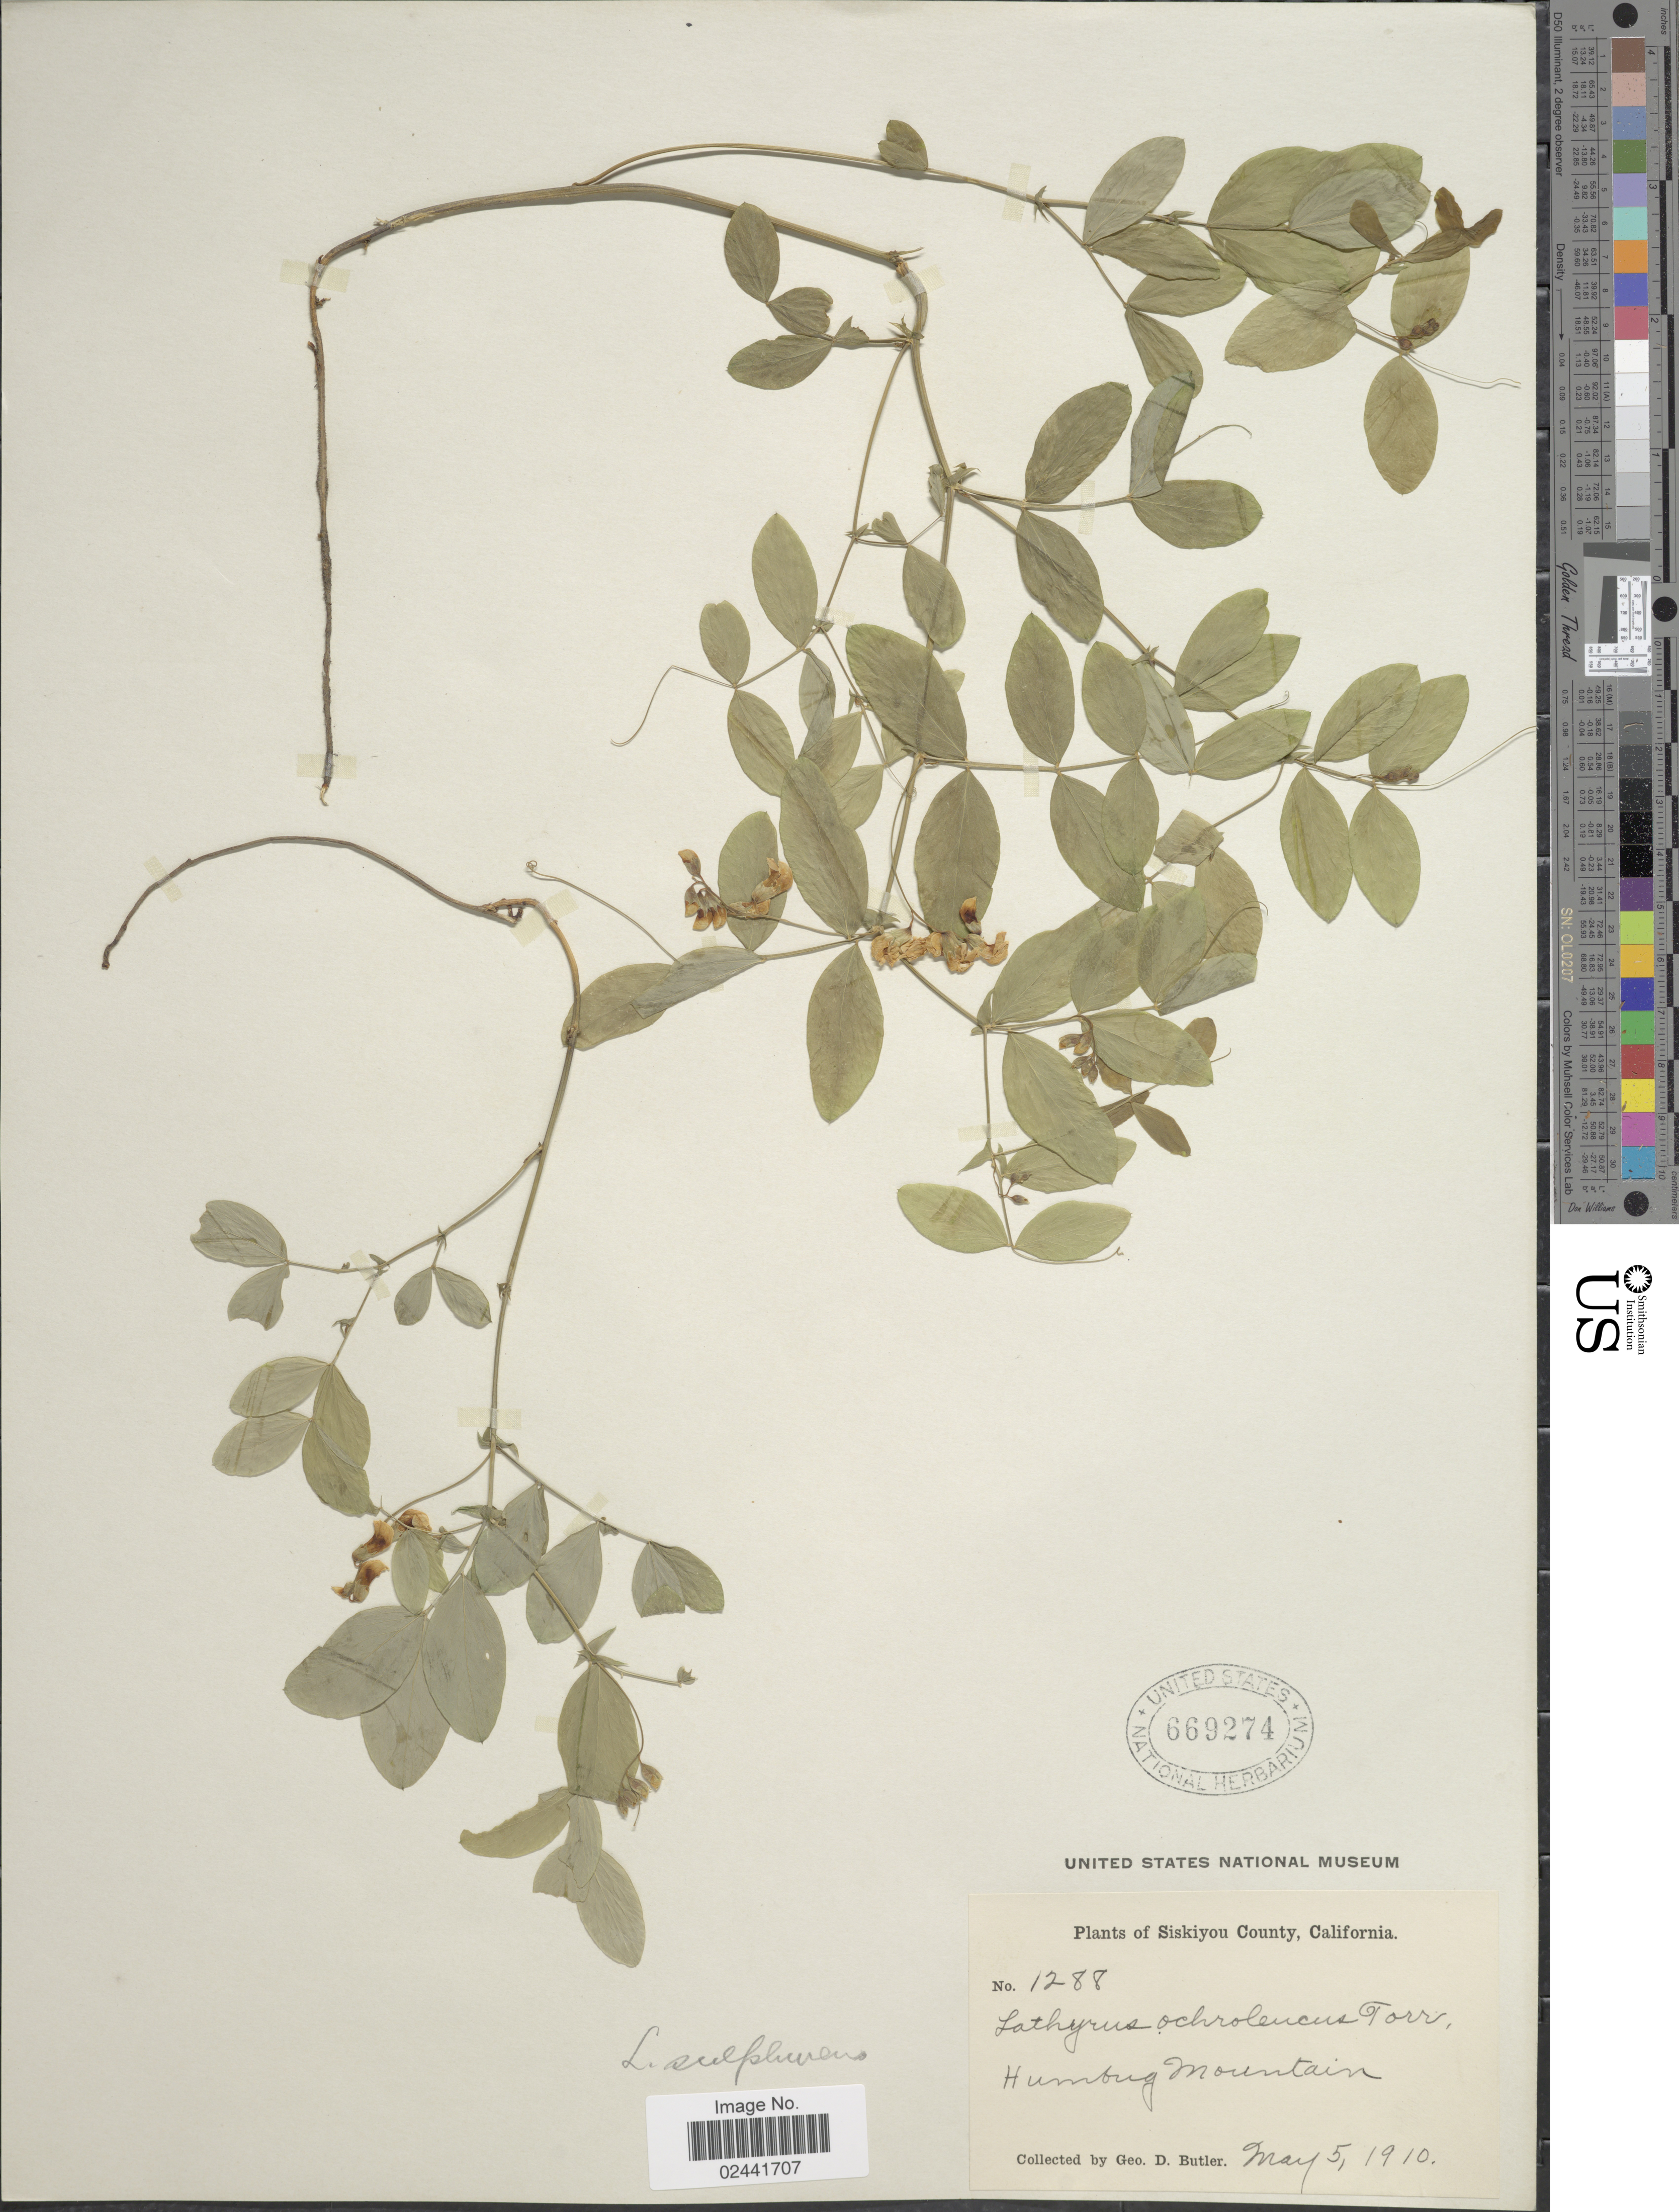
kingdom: Plantae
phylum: Tracheophyta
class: Magnoliopsida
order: Fabales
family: Fabaceae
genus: Lathyrus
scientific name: Lathyrus sulphureus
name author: W.H. Brewer ex A. Gray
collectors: G. D. Butler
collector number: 1288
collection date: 1910-05-05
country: United States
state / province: California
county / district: Siskiyou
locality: Siskiyou County, Humbug Mountain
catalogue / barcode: US 669274